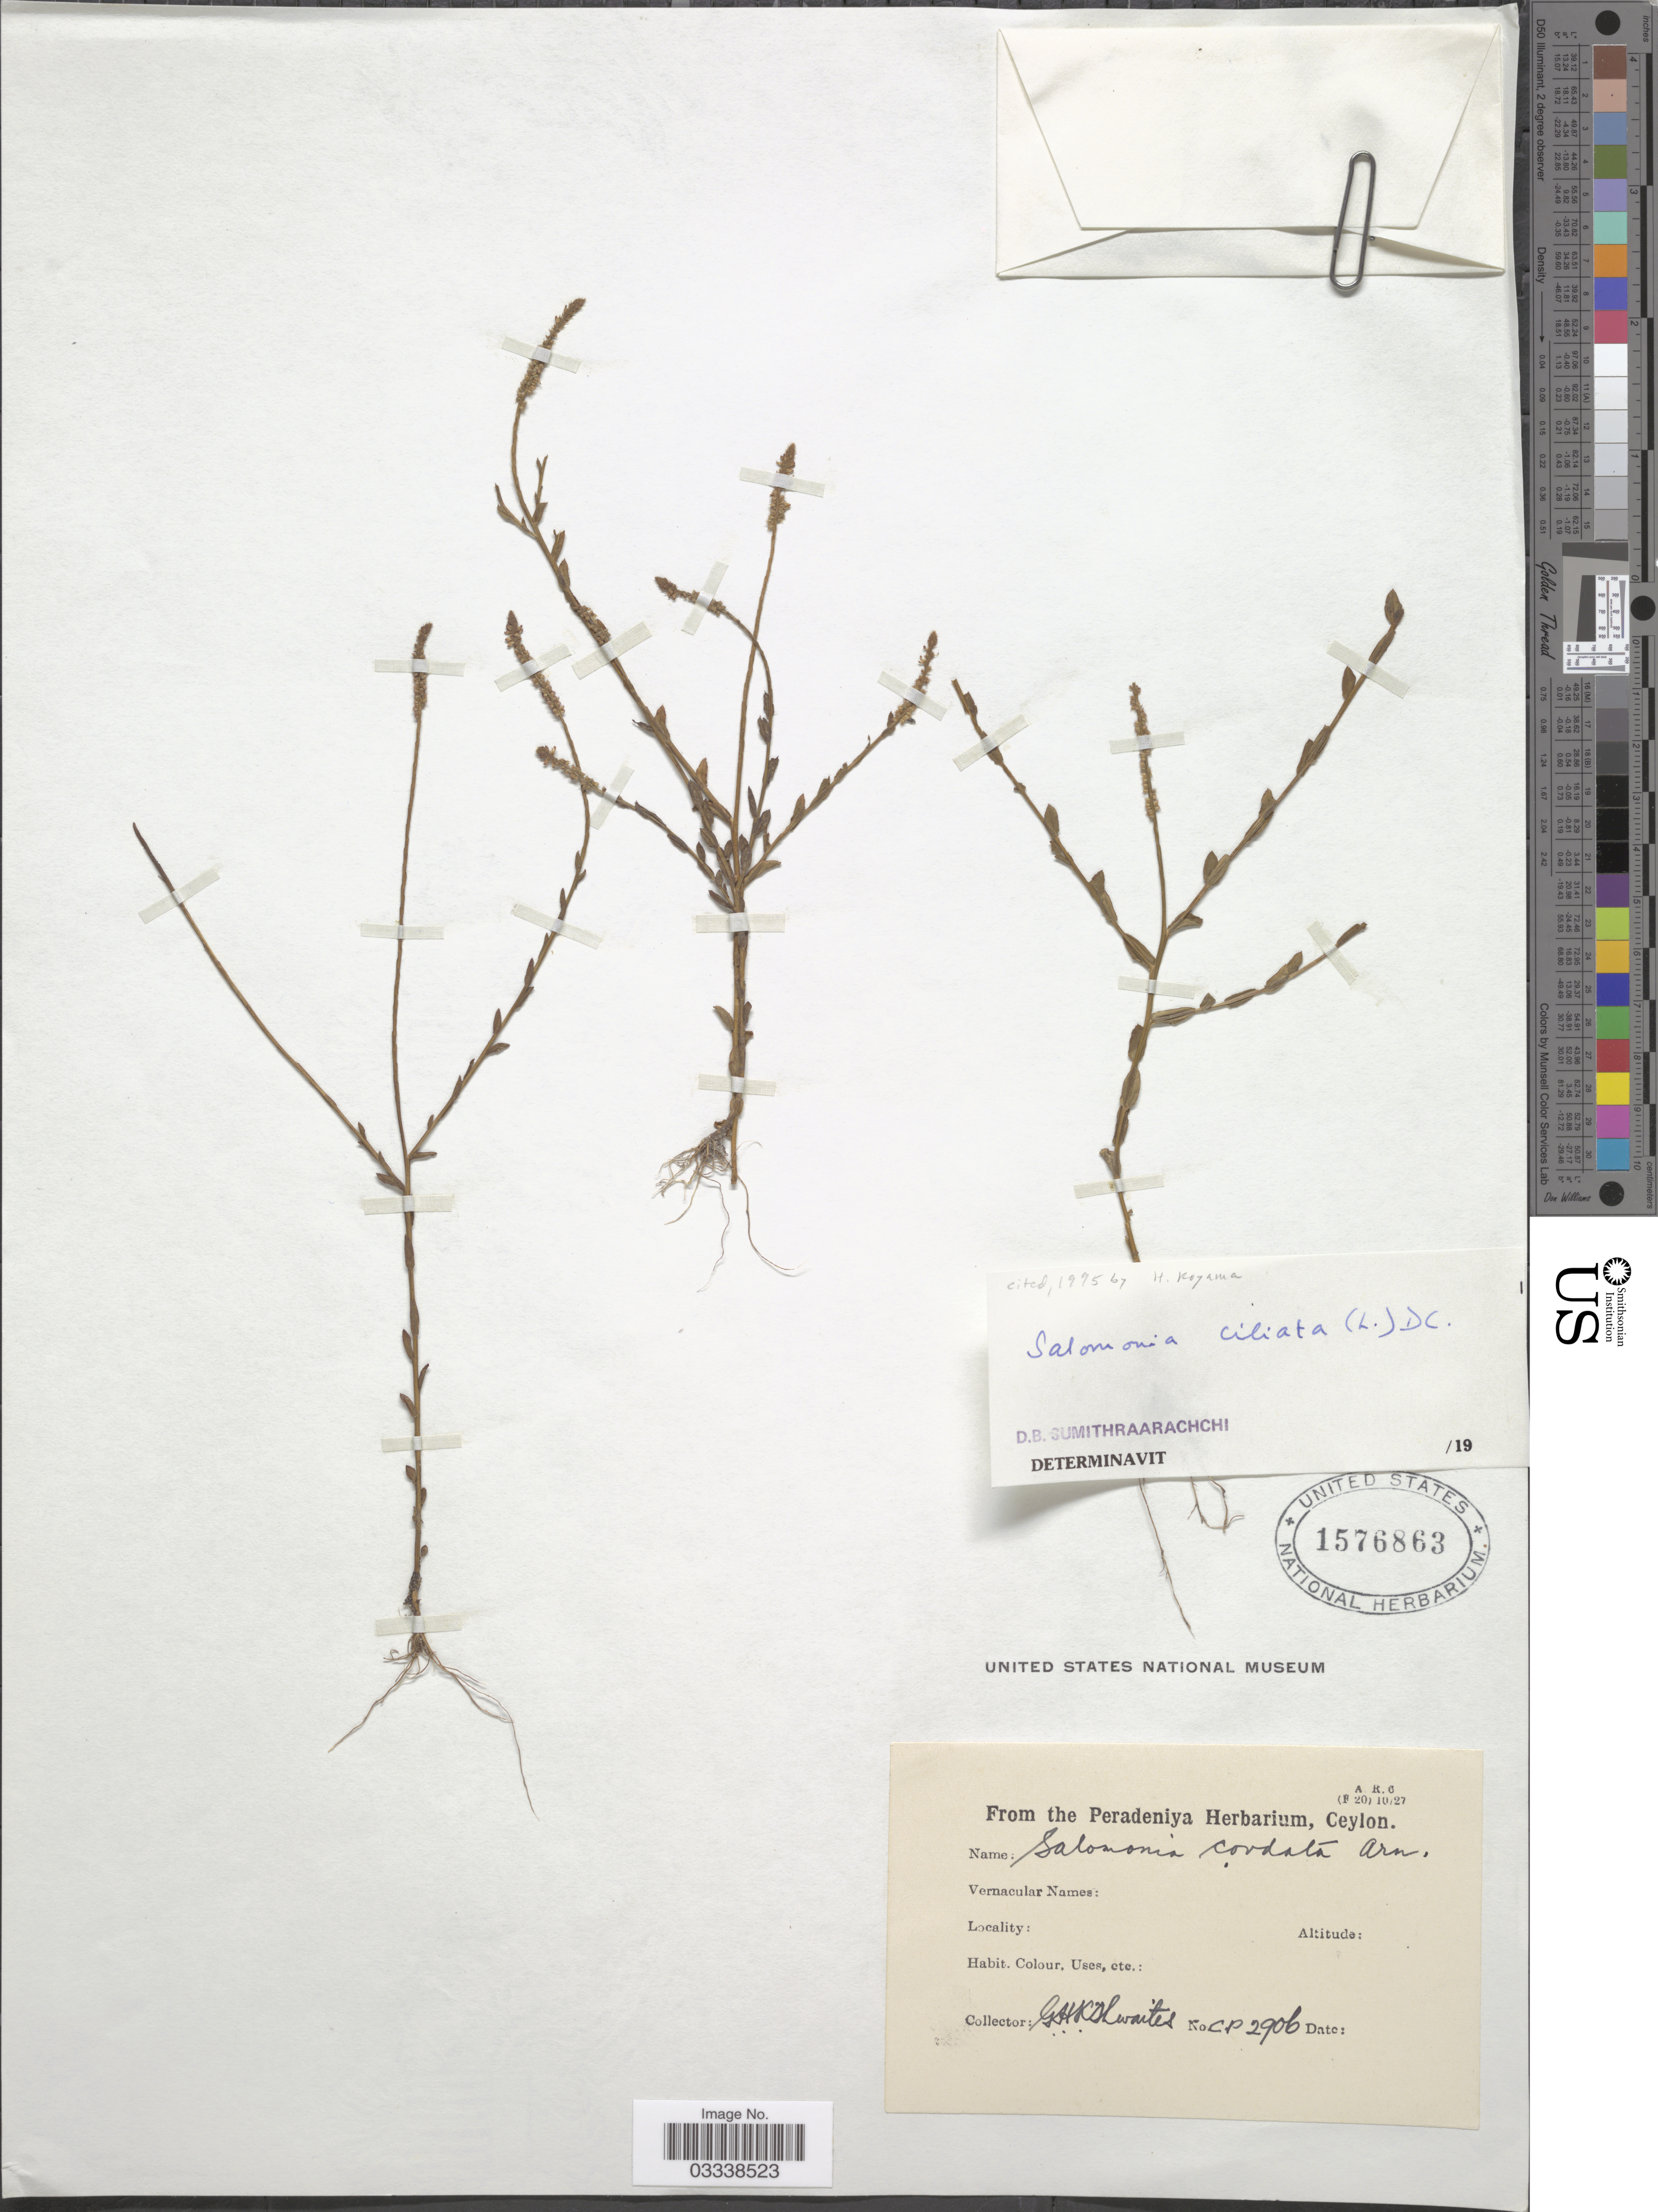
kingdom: Plantae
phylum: Tracheophyta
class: Magnoliopsida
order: Fabales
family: Polygalaceae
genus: Salomonia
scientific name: Salomonia ciliata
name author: (L.) DC.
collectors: G. H. K. Thwaites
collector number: CP2906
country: Sri Lanka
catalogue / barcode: US 1576863